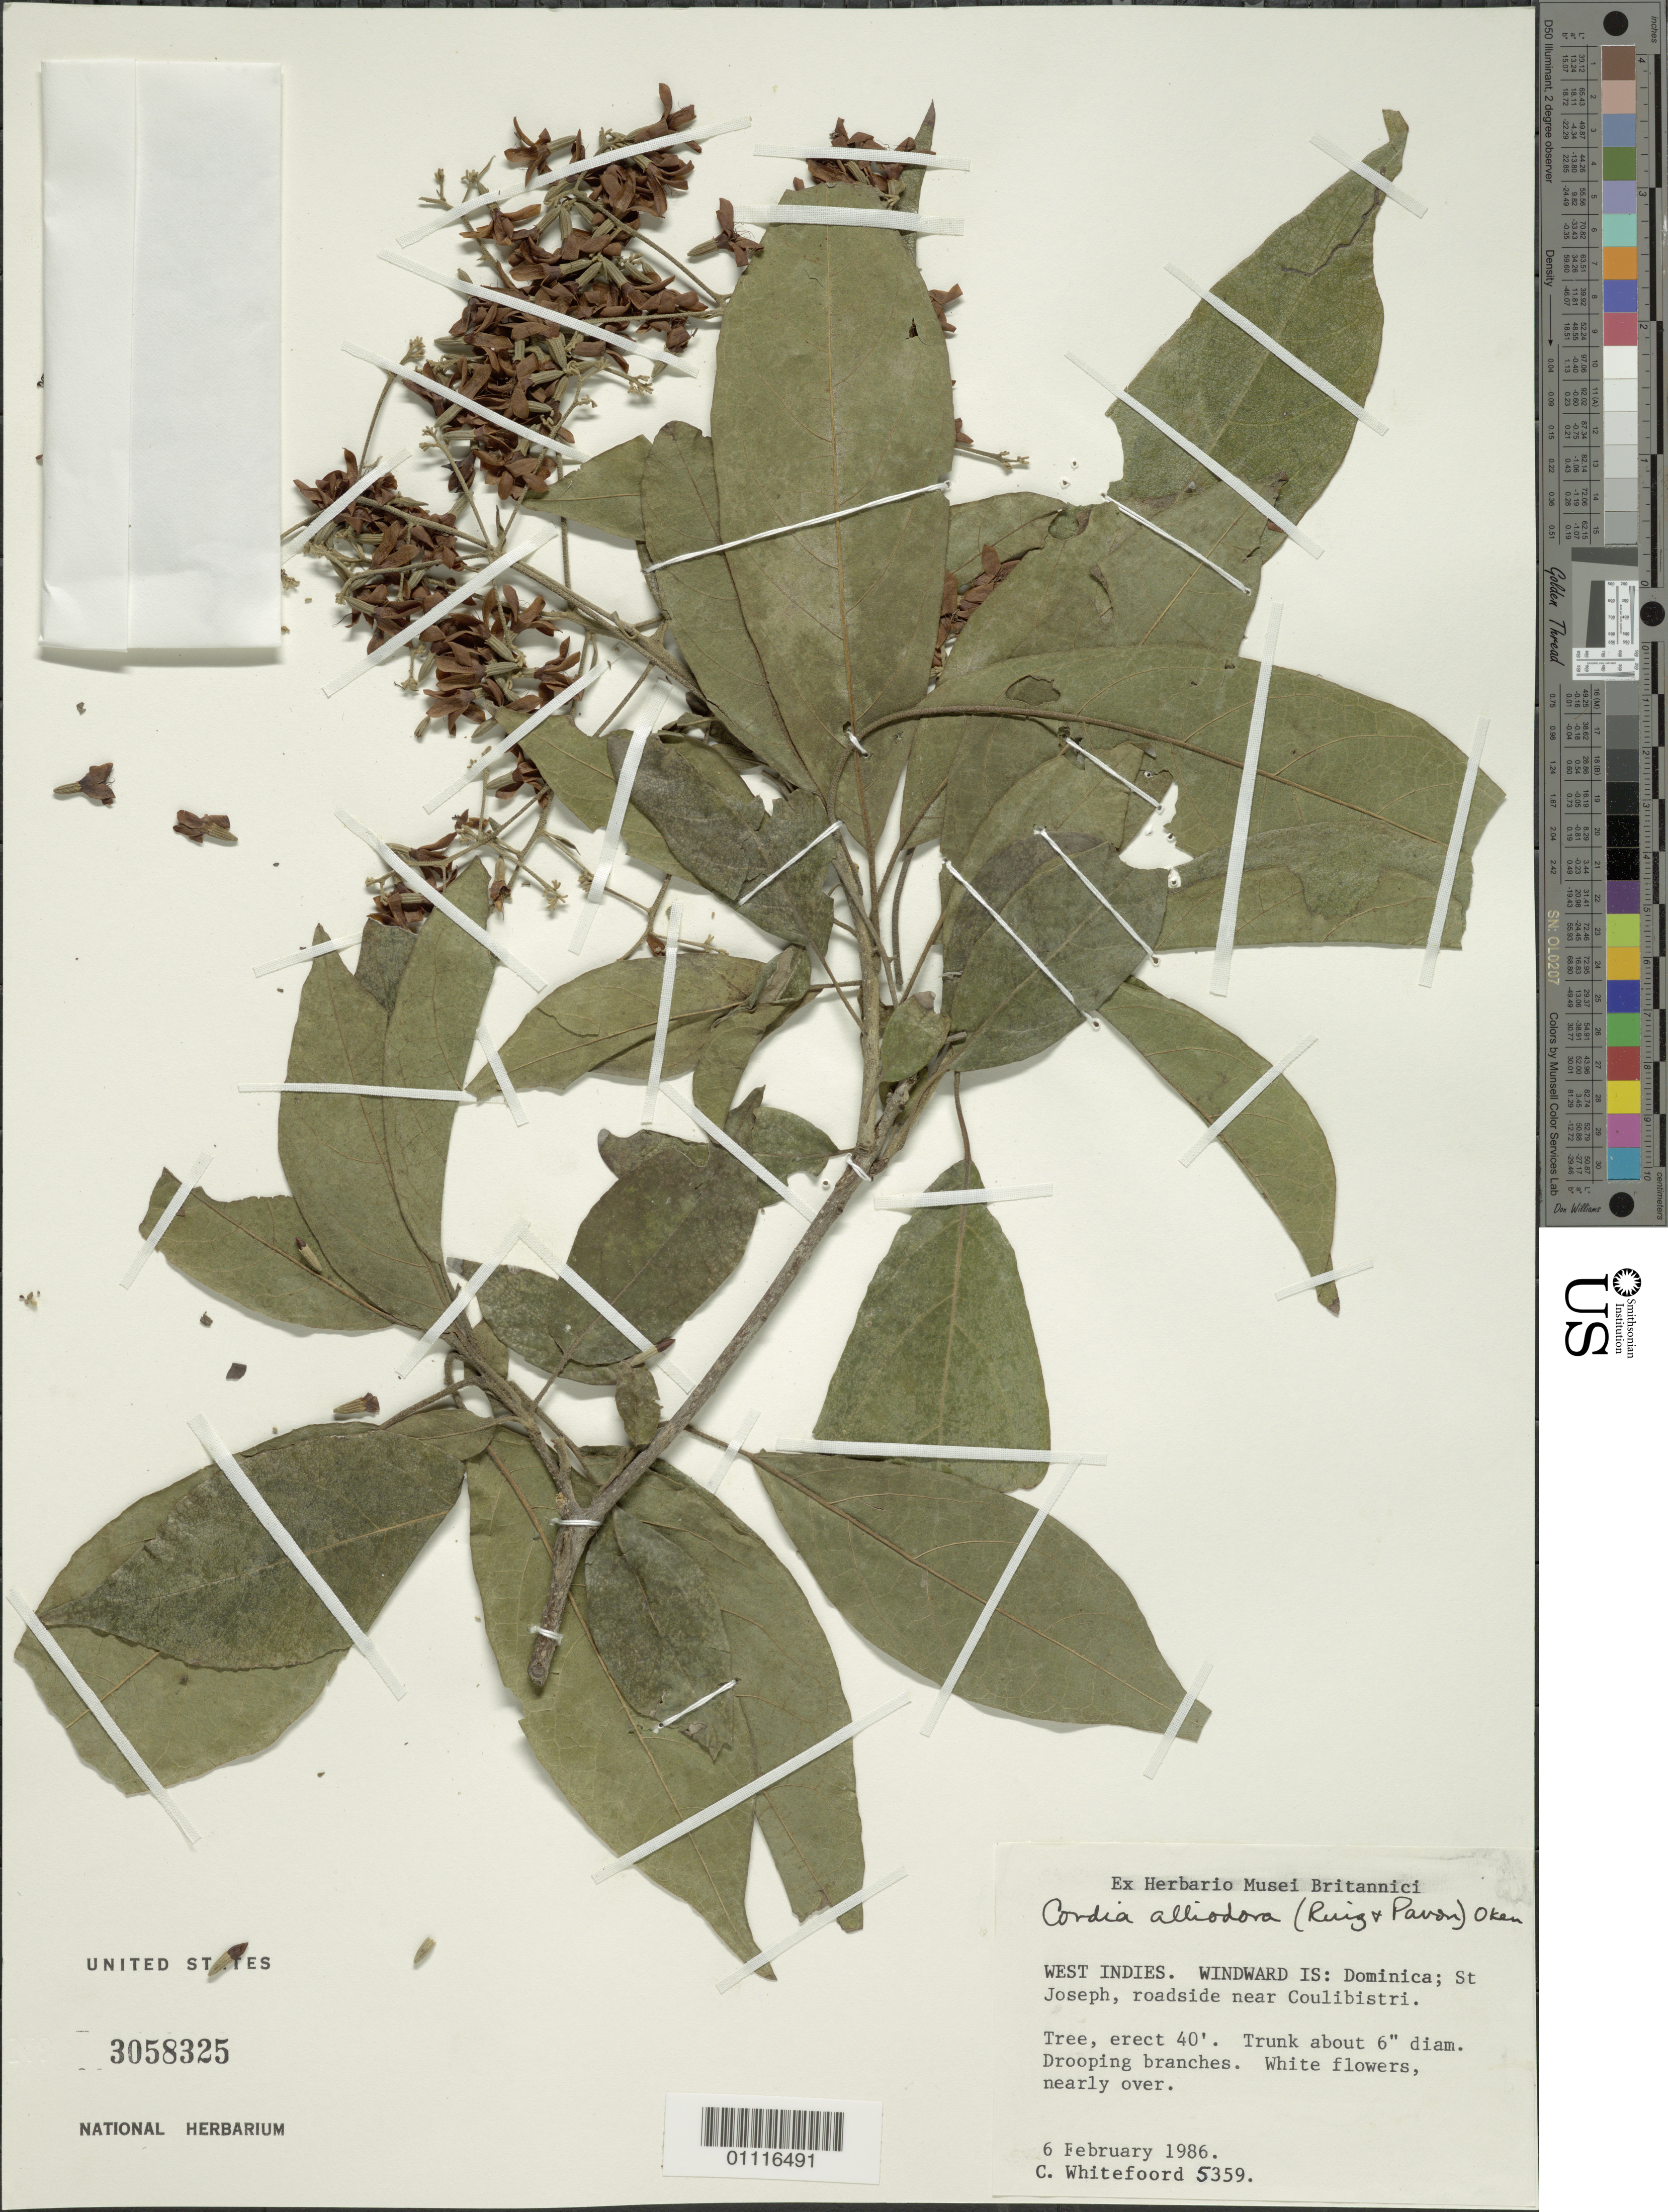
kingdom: Plantae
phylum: Tracheophyta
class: Magnoliopsida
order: Boraginales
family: Cordiaceae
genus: Cordia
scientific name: Cordia alliodora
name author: (Ruiz & Pav.) Oken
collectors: C. Whitefoord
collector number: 5359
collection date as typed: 06 Feb 1986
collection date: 1986-02-06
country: Dominica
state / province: St. Joseph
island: Dominica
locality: Roadside near Coulibistri.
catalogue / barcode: US 3058325